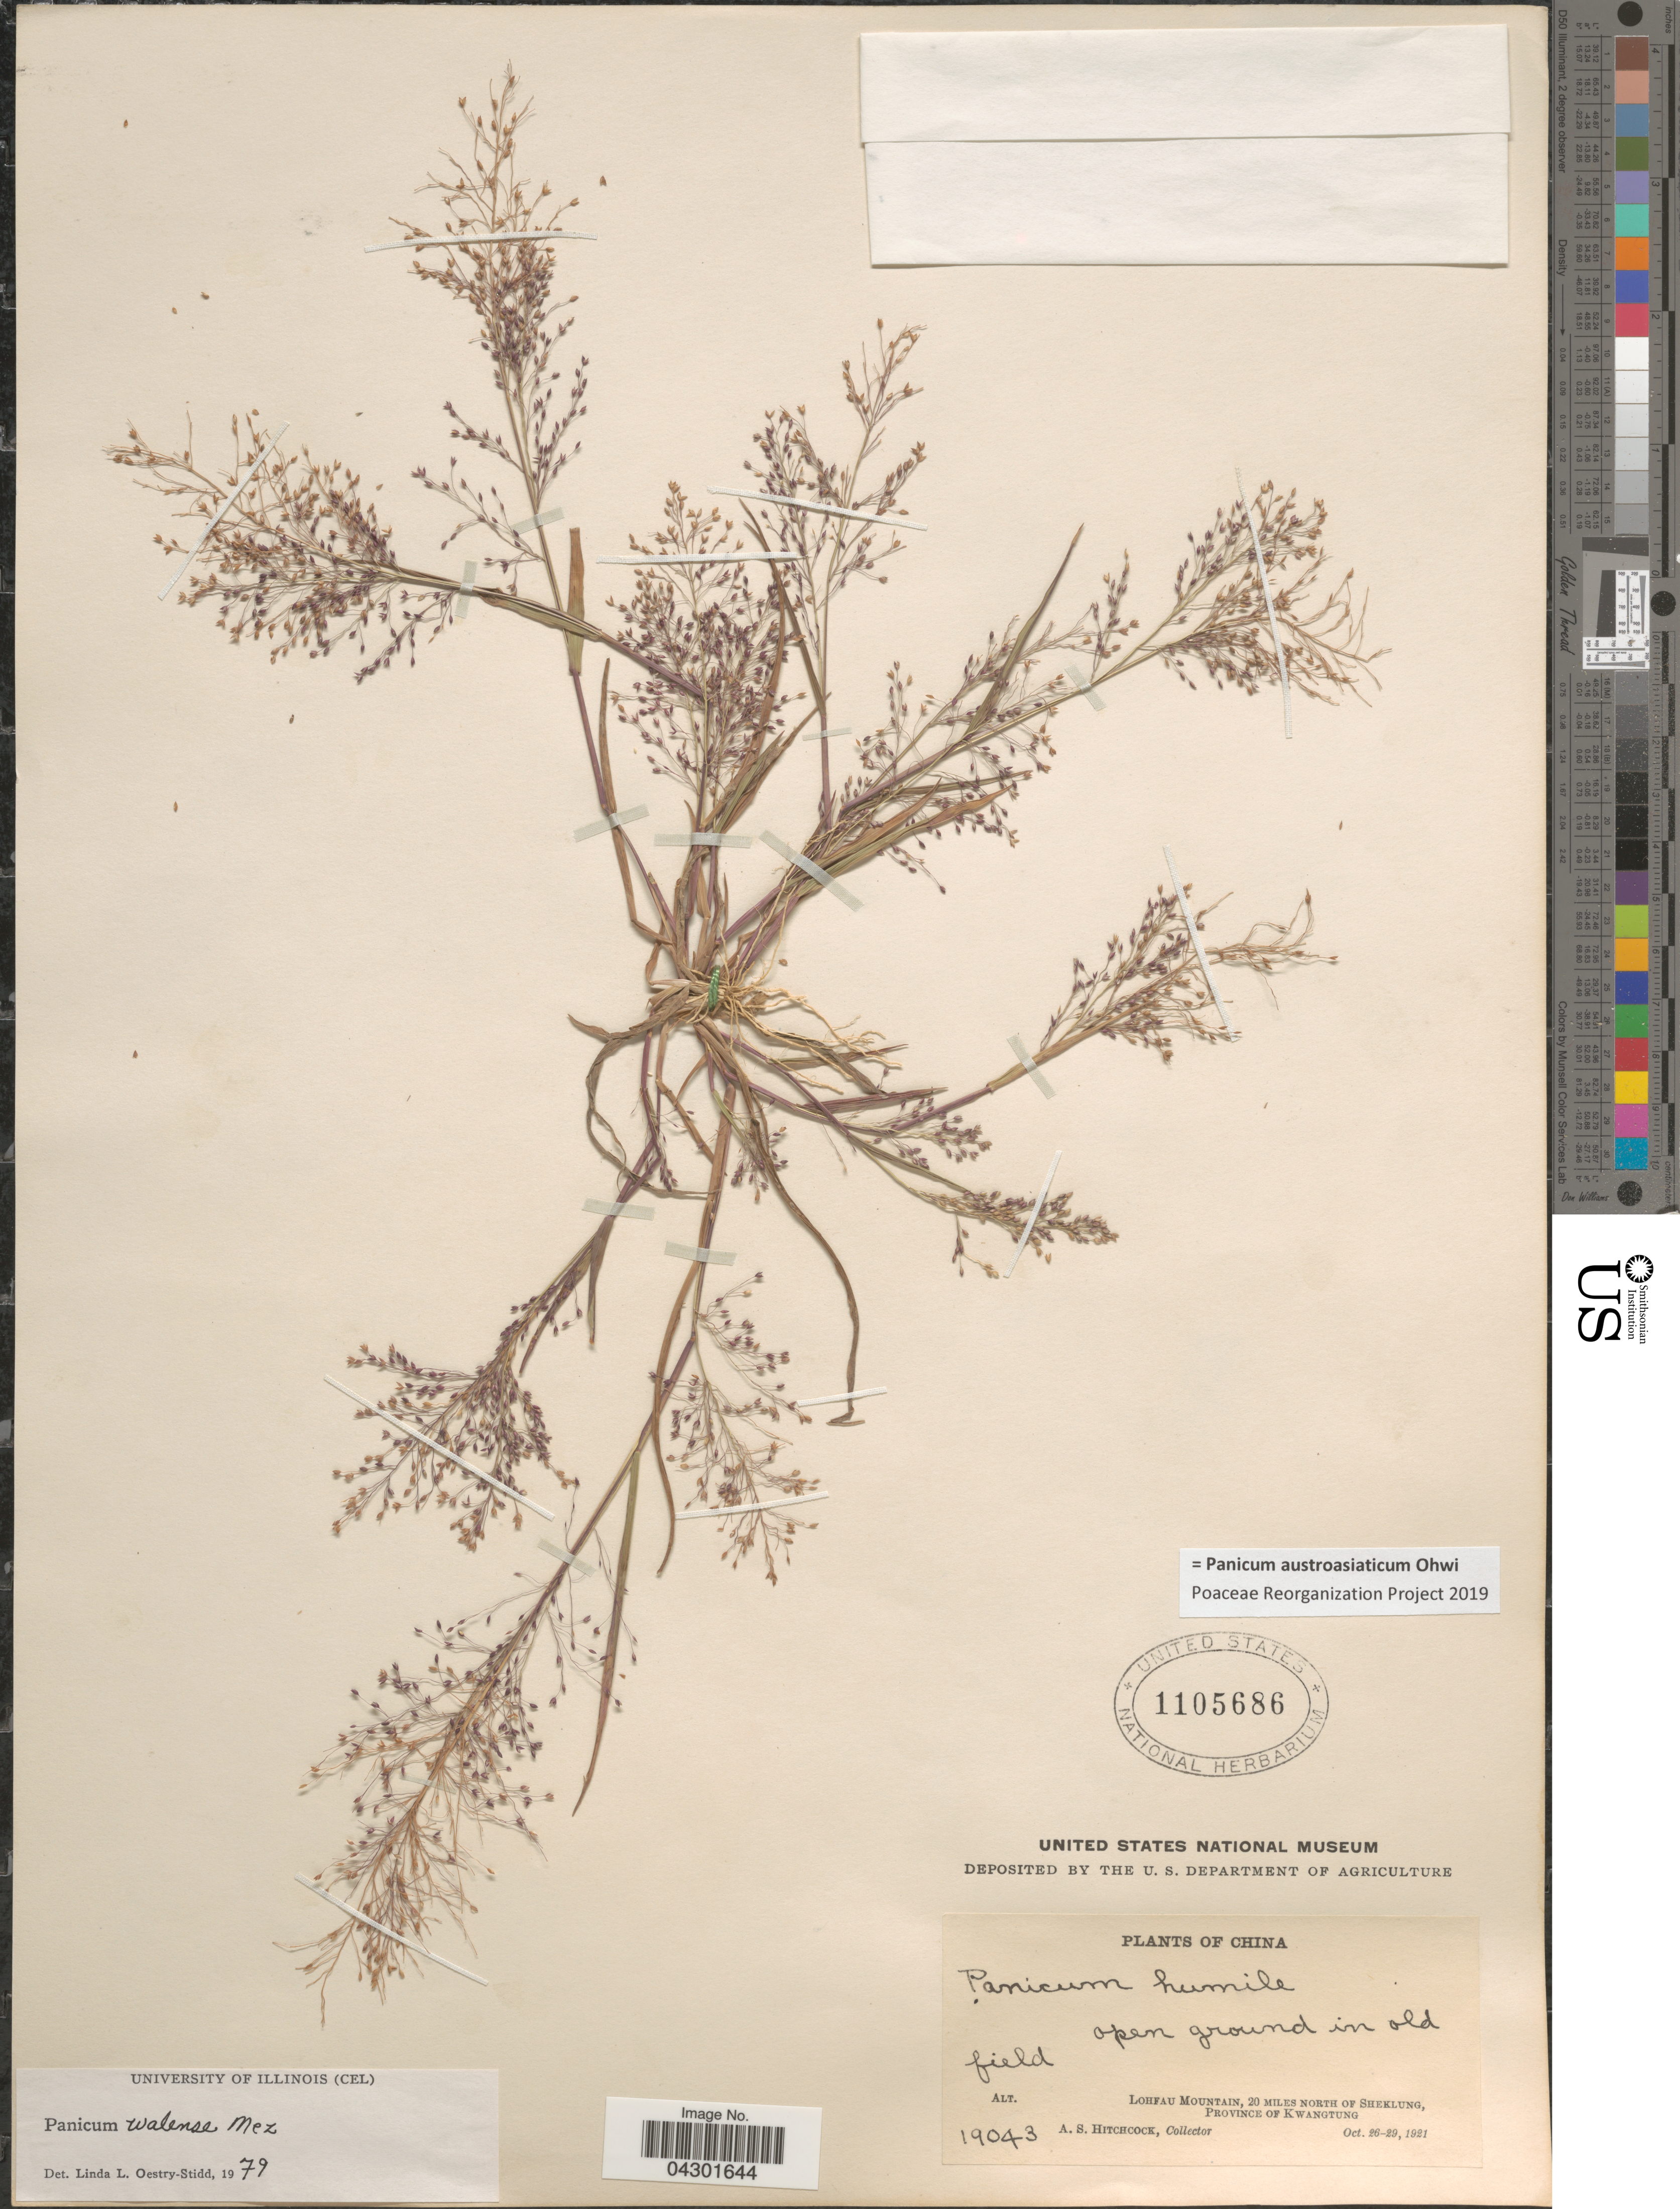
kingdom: Plantae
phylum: Tracheophyta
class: Liliopsida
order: Poales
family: Poaceae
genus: Panicum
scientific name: Panicum austroasiaticum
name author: Ohwi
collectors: A. S. Hitchcock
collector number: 19043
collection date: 1921-10-26/1921-10-29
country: China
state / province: Guangdong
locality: Open ground in old field. Lohfau Mountain, 20 miles north of Sheklung, Province of Kwangtung.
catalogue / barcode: US 1105686